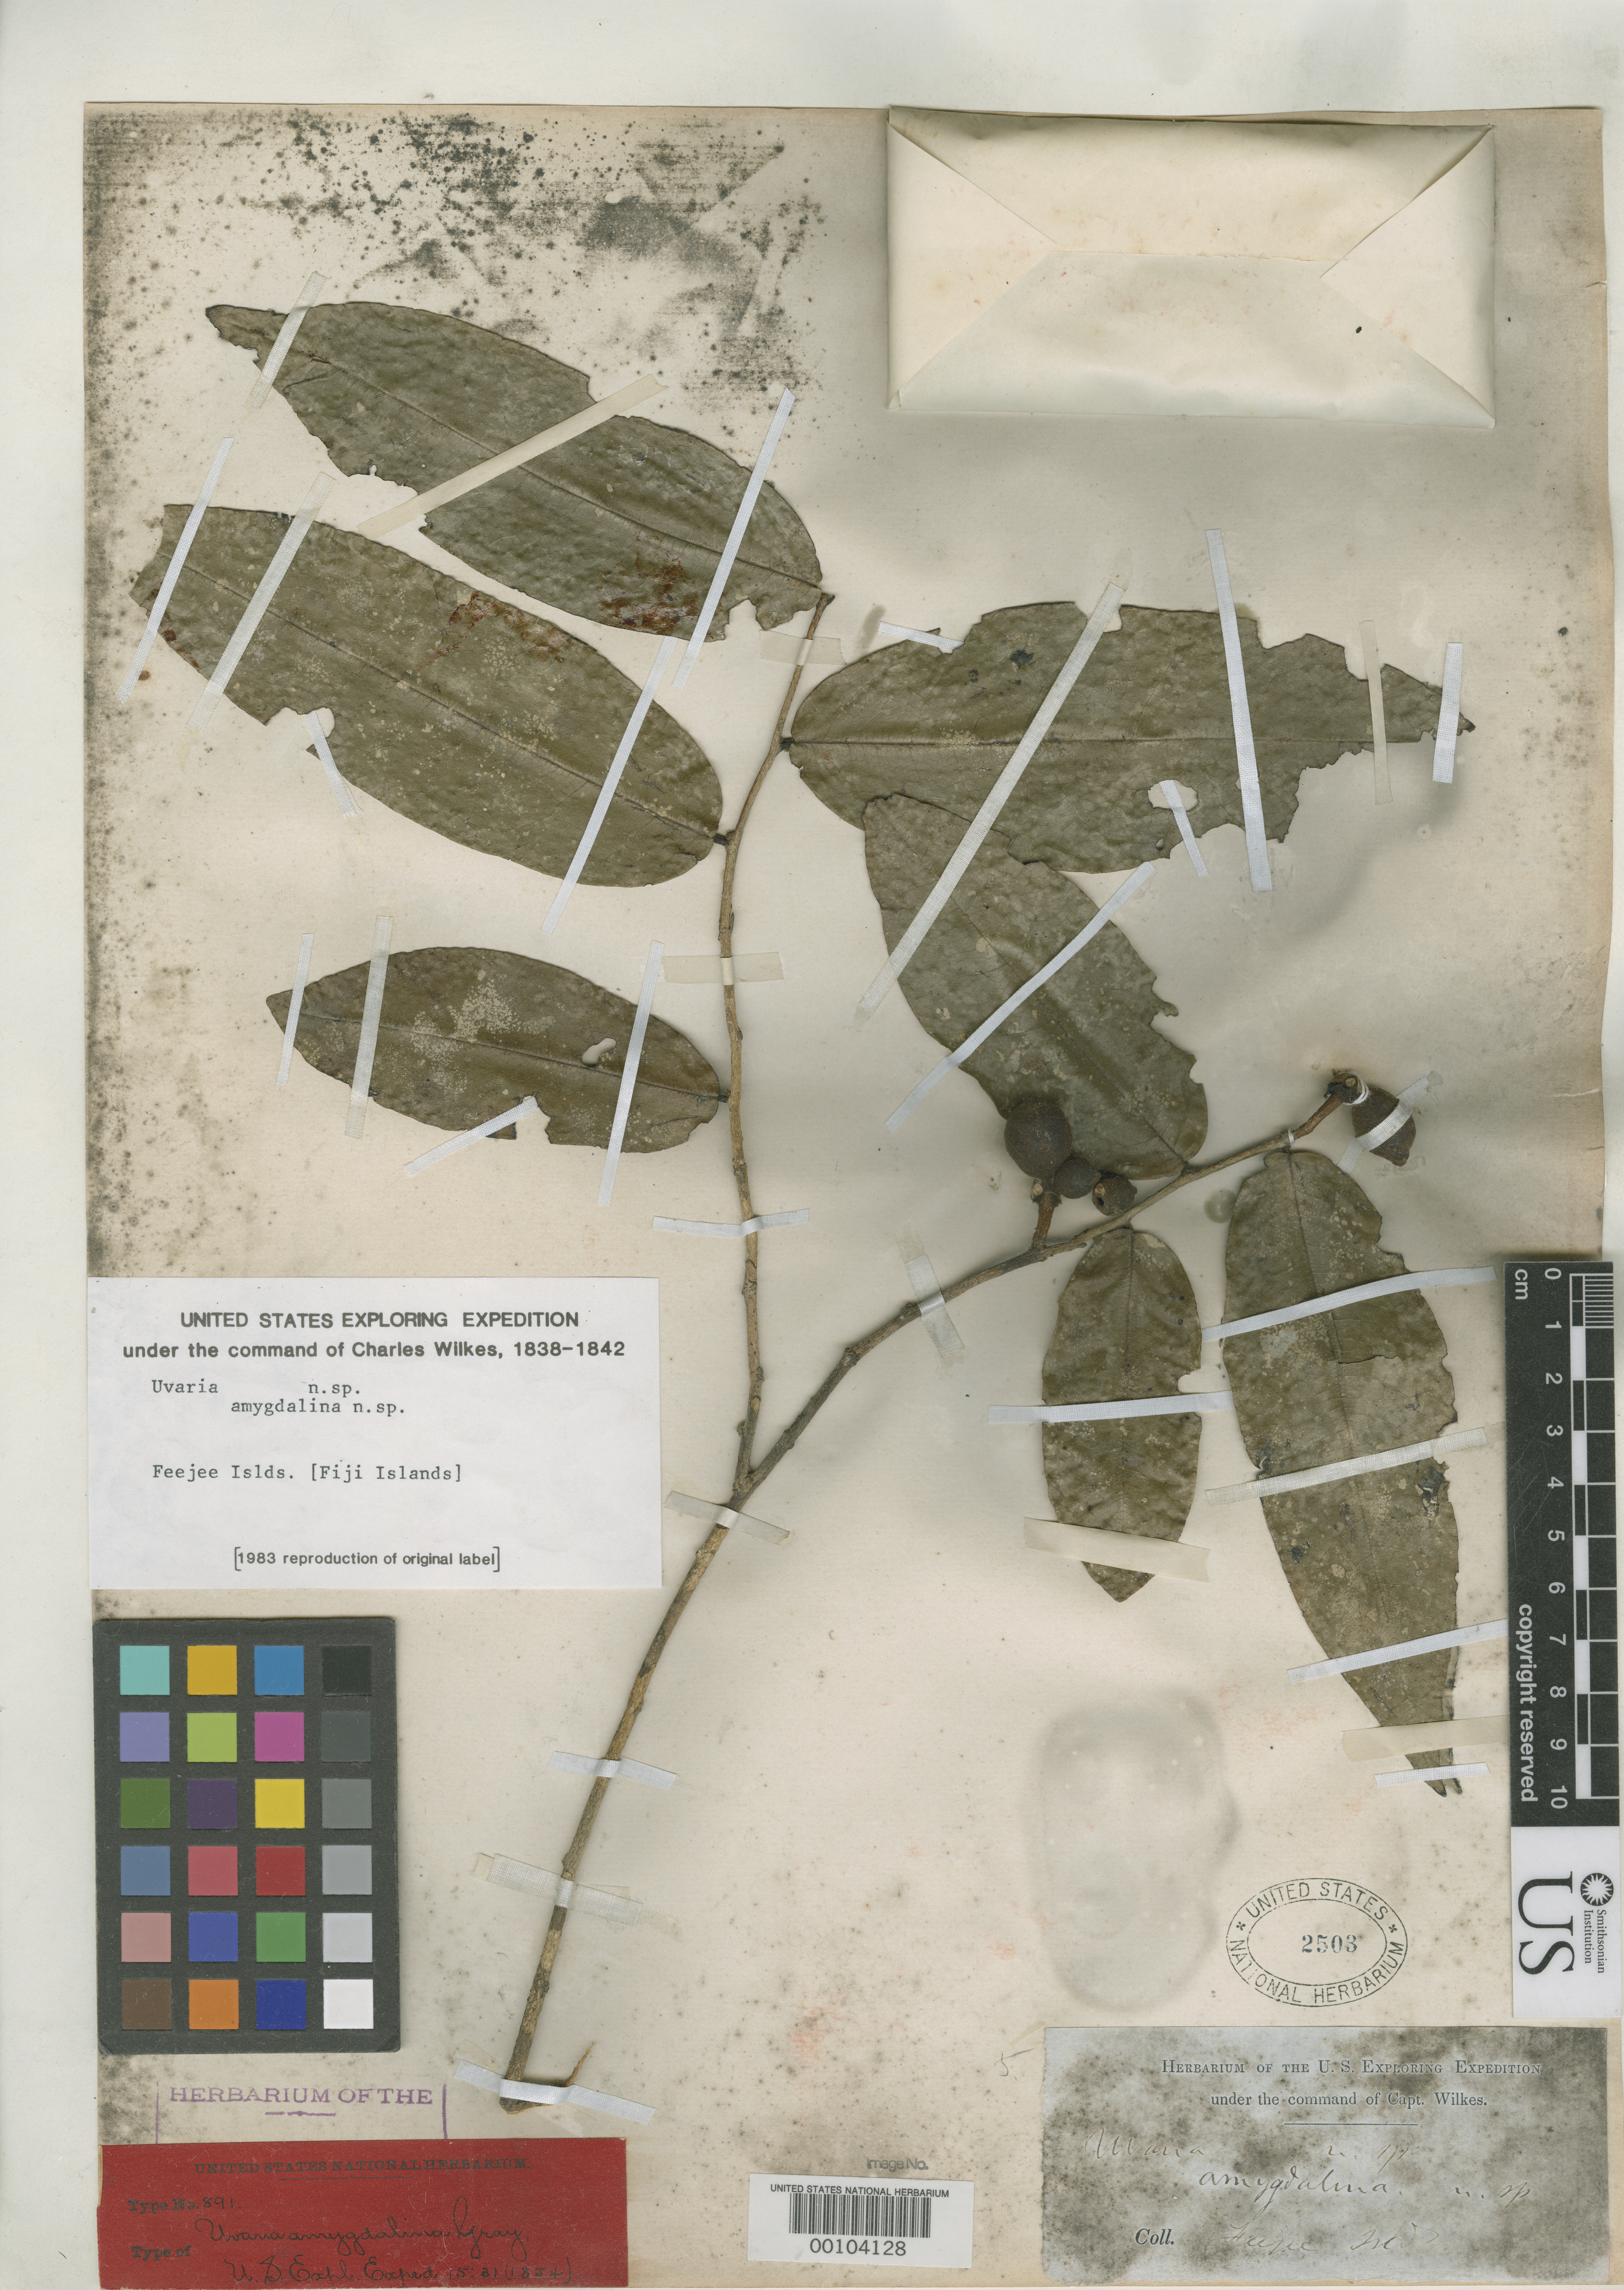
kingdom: Plantae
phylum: Tracheophyta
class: Magnoliopsida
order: Magnoliales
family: Annonaceae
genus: Uvaria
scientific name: Uvaria amygdalina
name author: A. Gray in Wilkes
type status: Holotype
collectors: Wilkes Explor. Exped.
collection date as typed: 1840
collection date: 1840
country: Fiji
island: Ovalau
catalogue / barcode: US 2503